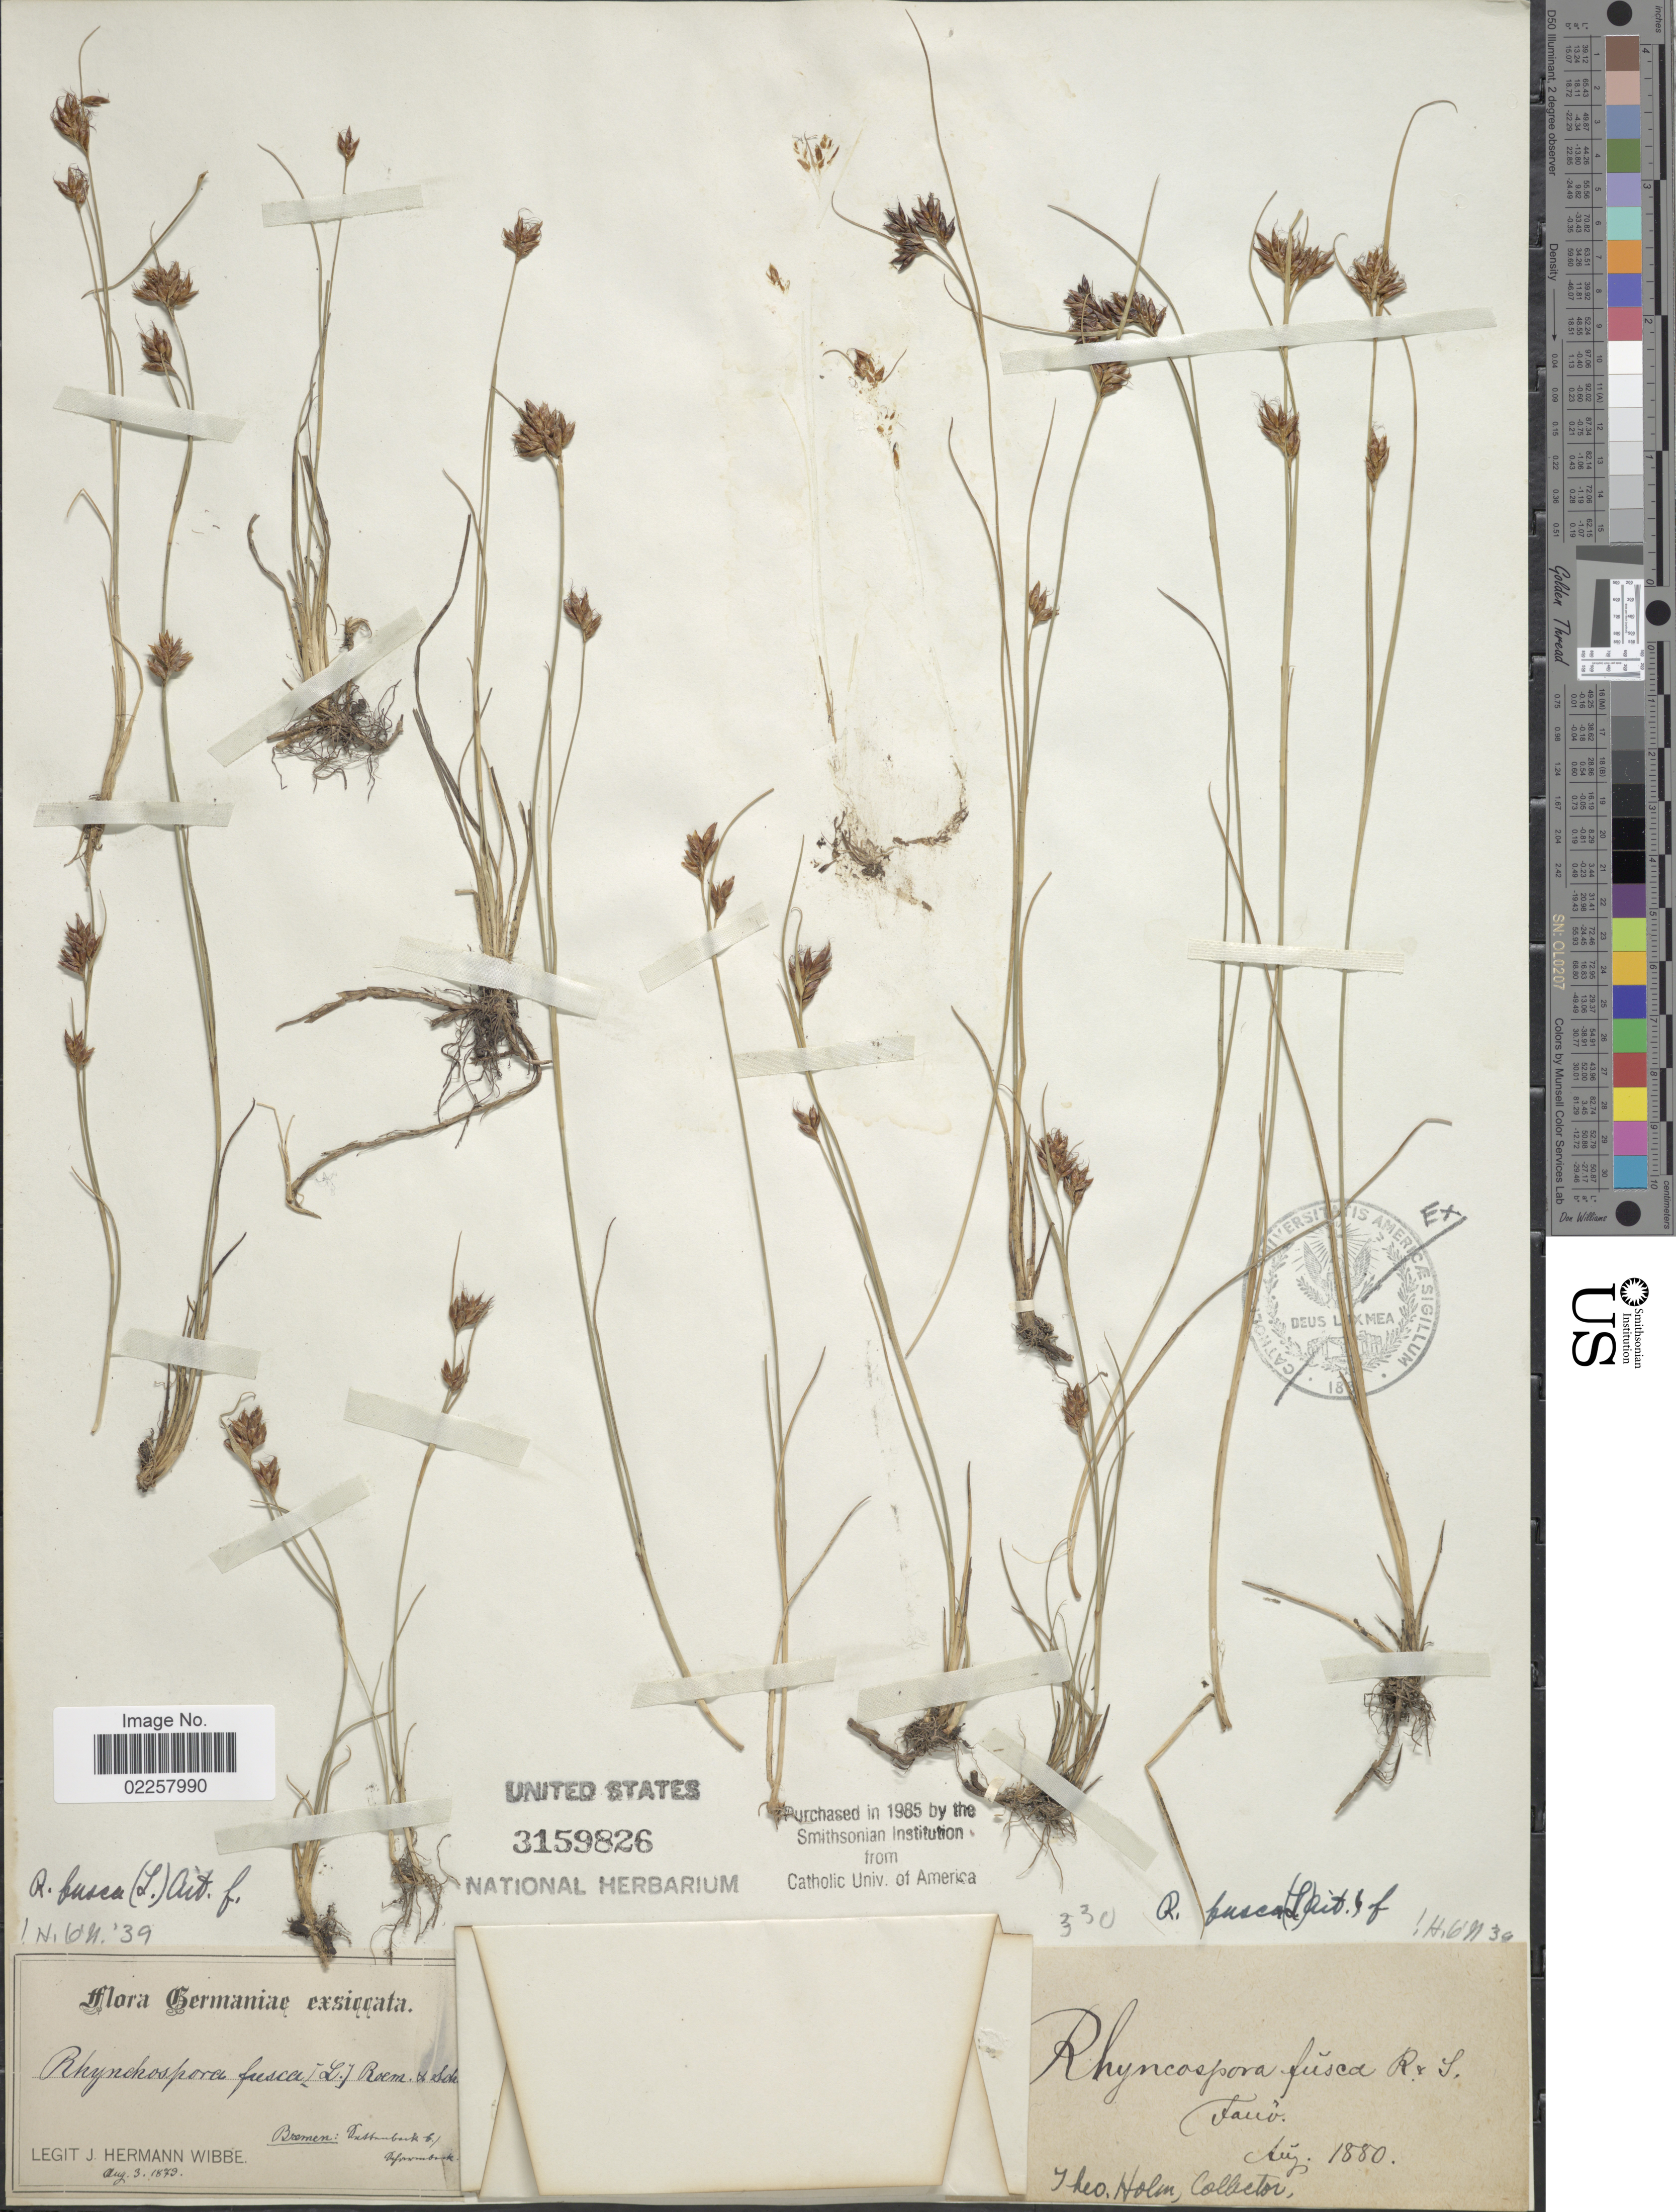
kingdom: Plantae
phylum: Tracheophyta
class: Liliopsida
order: Poales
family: Cyperaceae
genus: Rhynchospora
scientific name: Rhynchospora fusca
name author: (L.) W.T. Aiton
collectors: T. Holm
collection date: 1880-08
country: Denmark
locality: Fano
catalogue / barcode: US 3159826-2